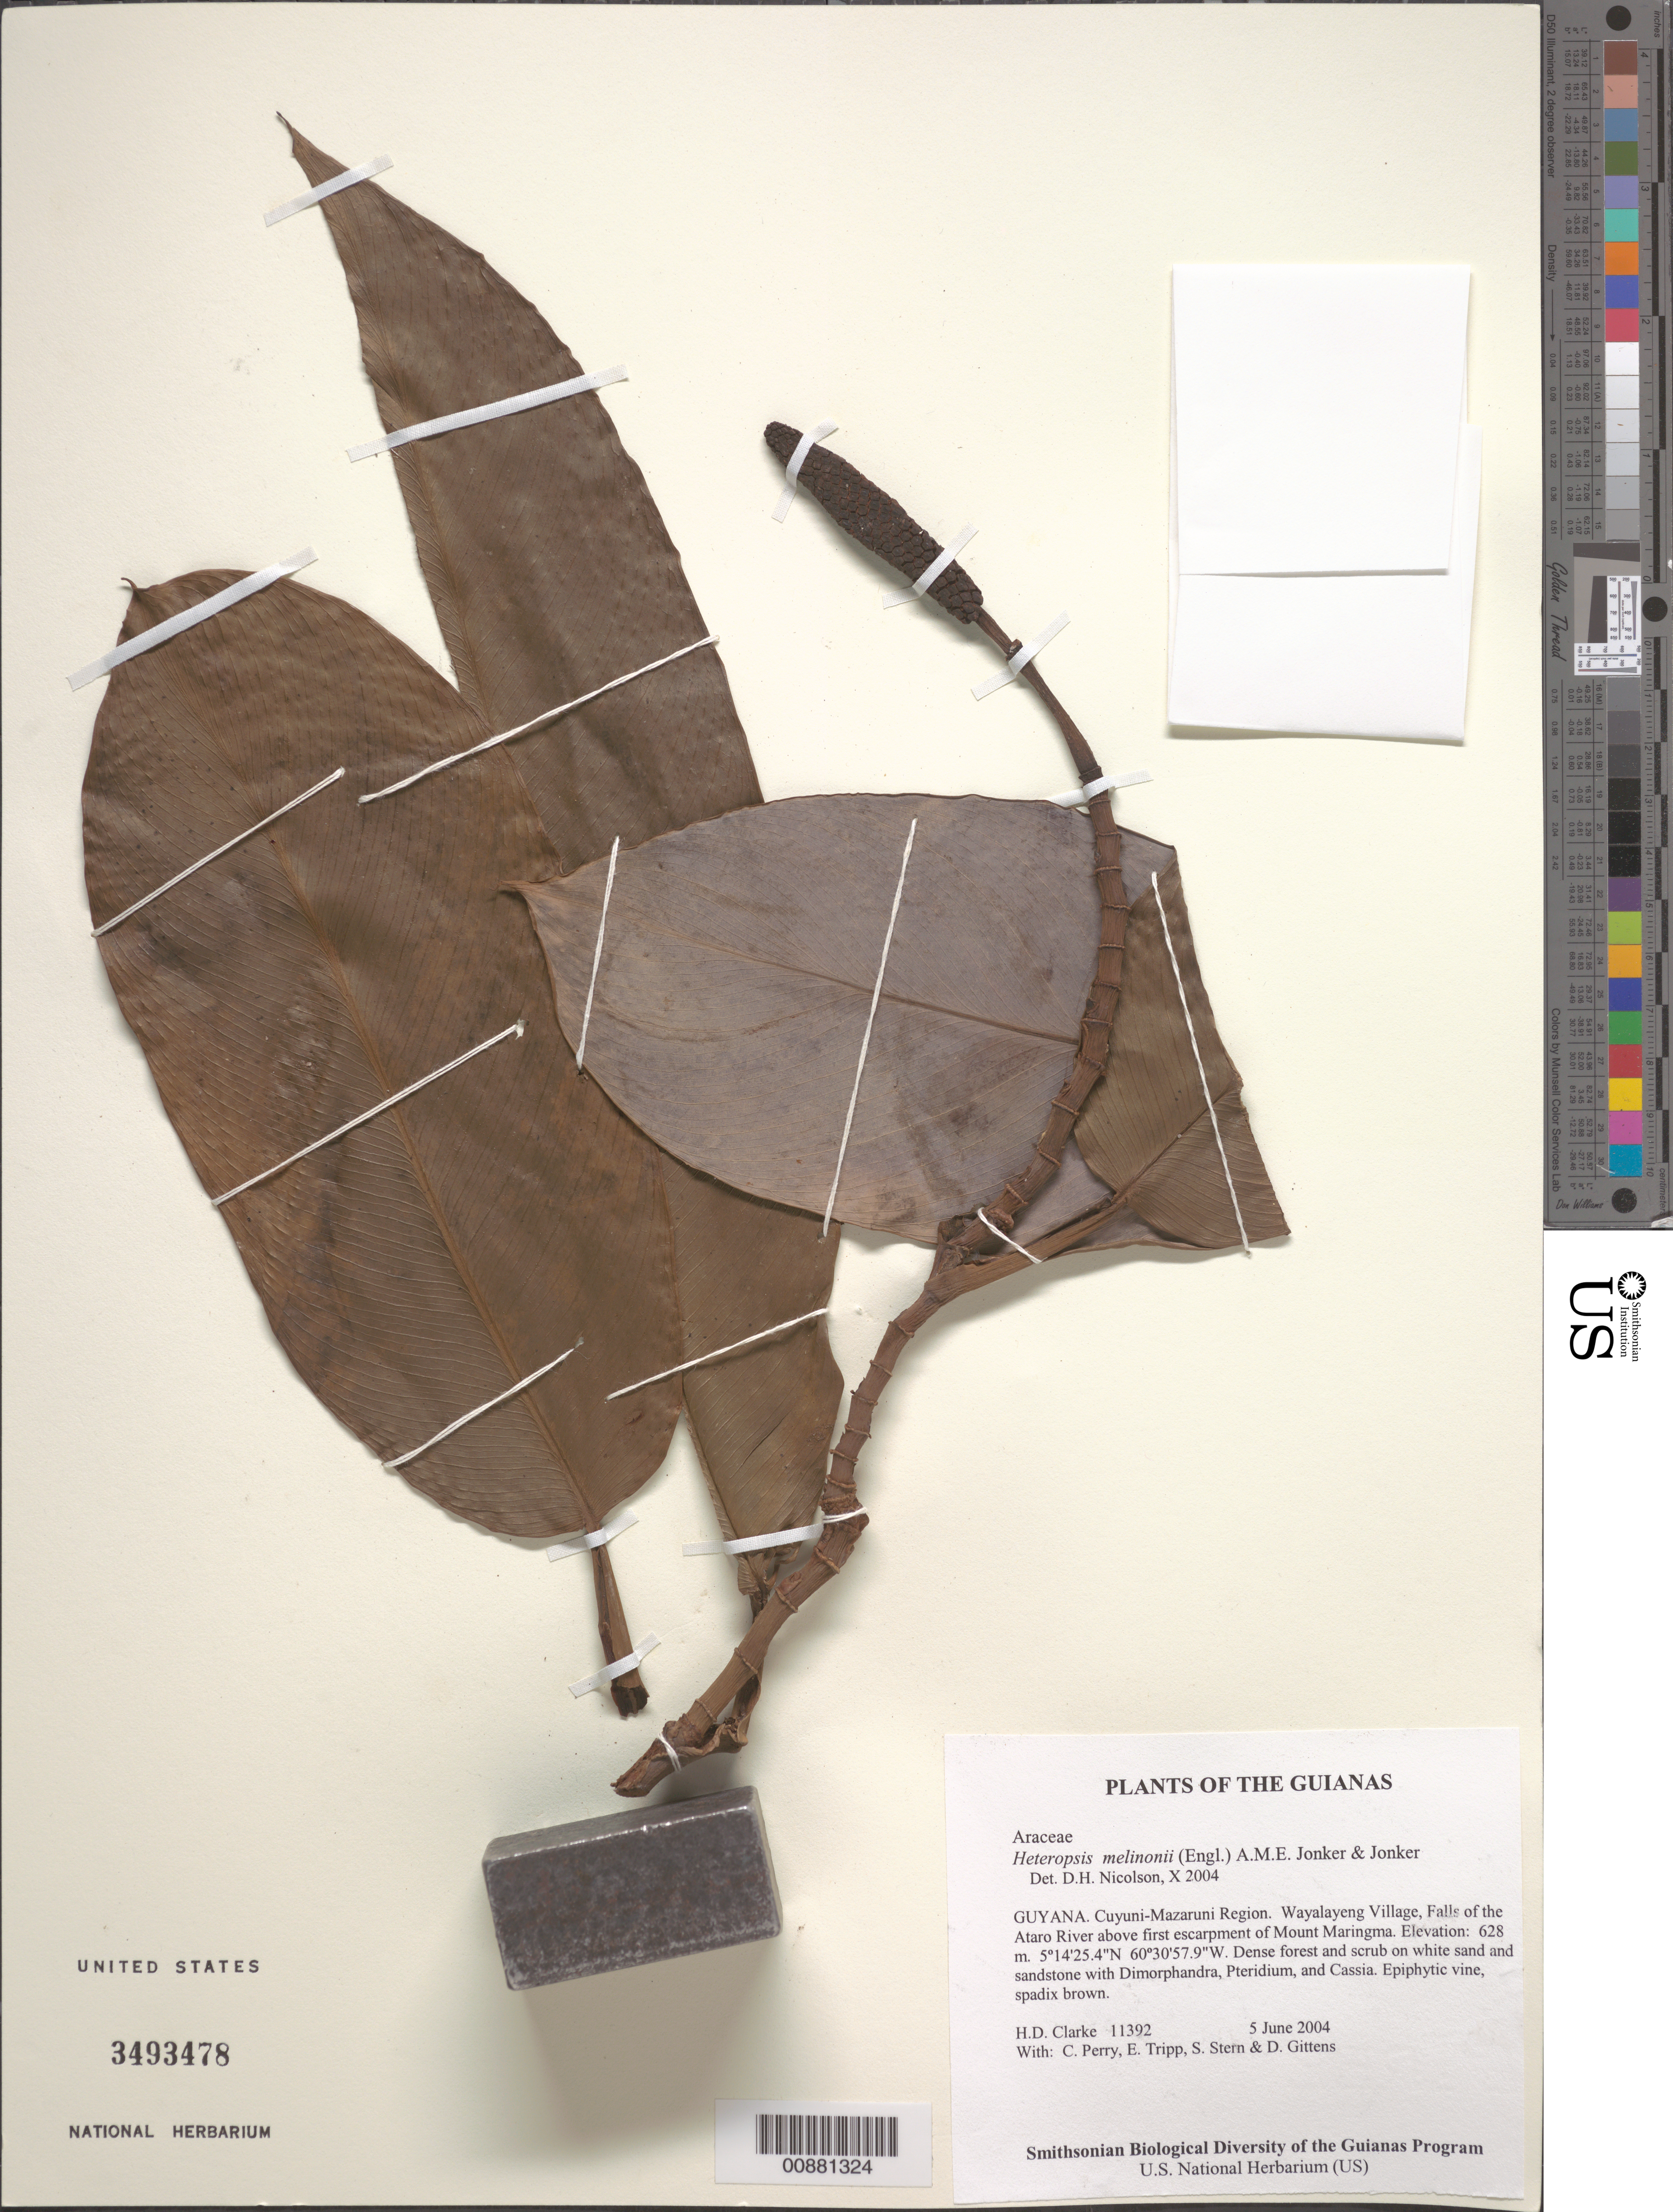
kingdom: Plantae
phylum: Tracheophyta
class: Liliopsida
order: Alismatales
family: Araceae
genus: Heteropsis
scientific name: Heteropsis melinonii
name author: (Engl.) A.M.E. Jonker & Jonker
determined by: Nicolson, Dan H.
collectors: H. D. Clarke, C. Perry, E. Tripp, S. R. Stern & D. Gittens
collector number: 11392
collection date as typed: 5 June 2004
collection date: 2004-06-05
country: Guyana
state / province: Cuyuni-Mazaruni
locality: Wayalayeng Village, Falls of the Ataro River above first escarpment of Mount Maringma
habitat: Dense forest and scrub on white sand and sandstone with Dimorphandra, Pteridium, and Cassia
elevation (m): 628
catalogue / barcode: US 3493478